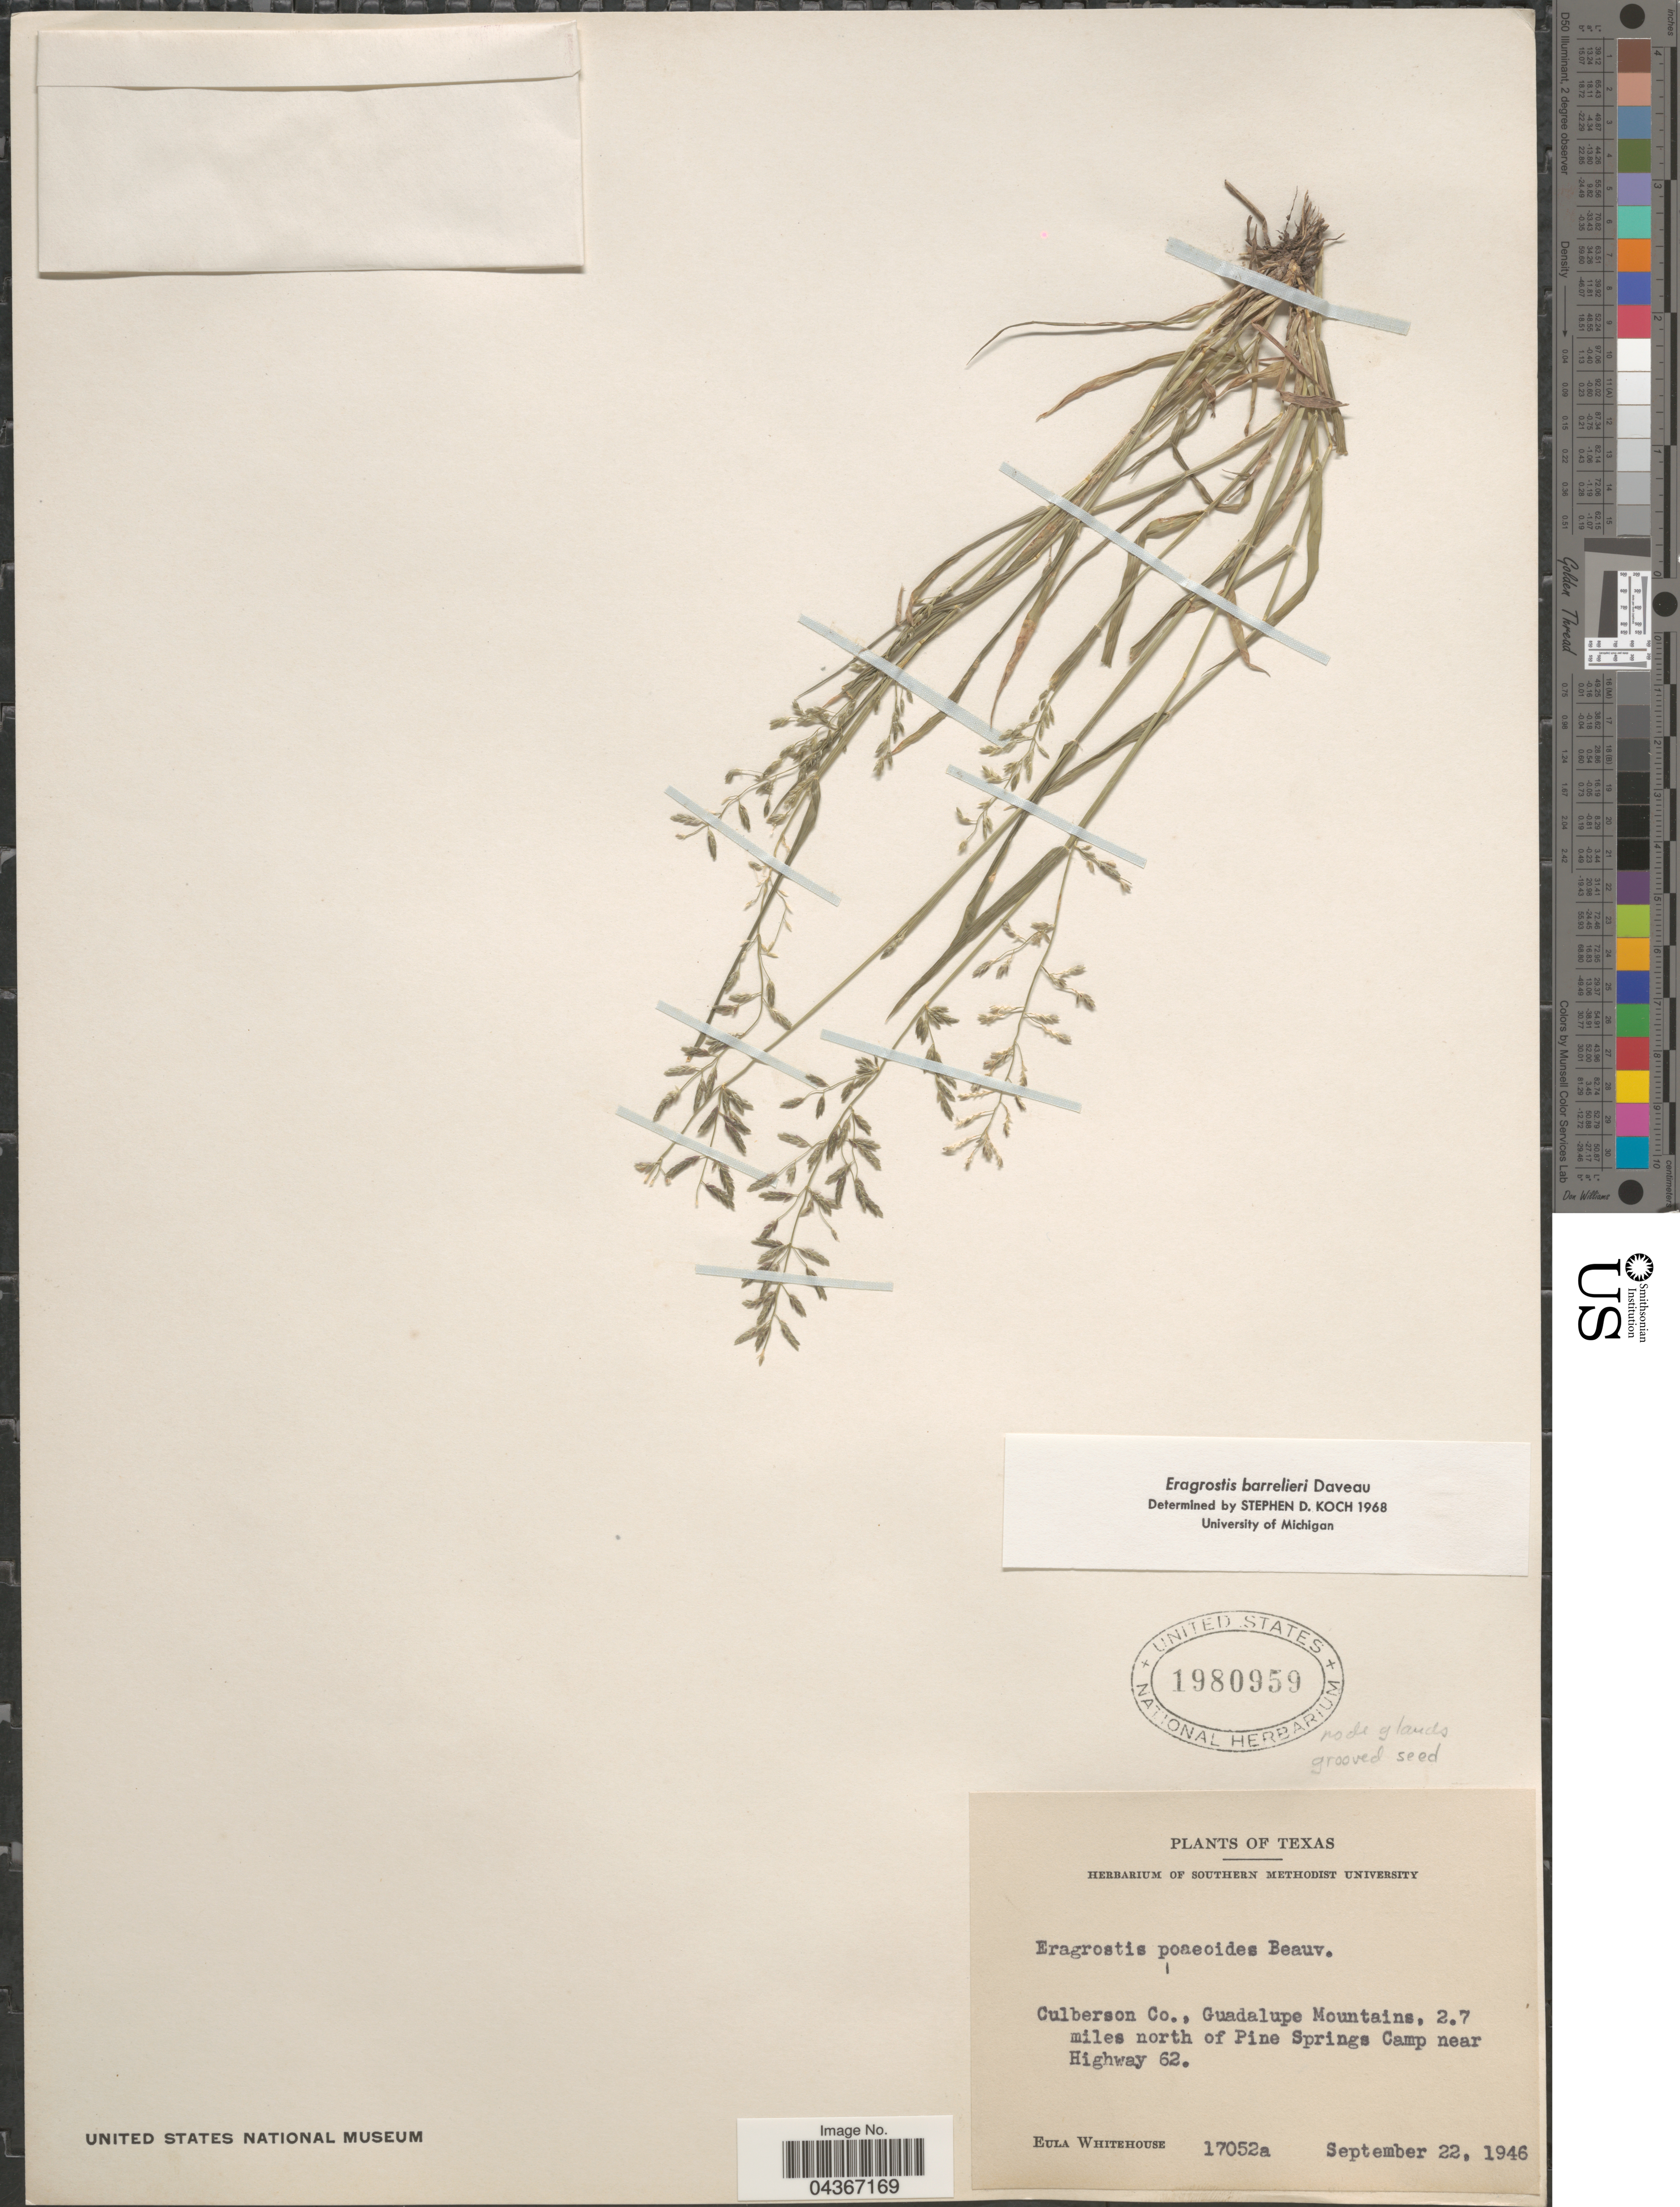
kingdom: Plantae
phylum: Tracheophyta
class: Liliopsida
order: Poales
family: Poaceae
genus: Eragrostis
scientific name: Eragrostis barrelieri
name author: Daveau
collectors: E. Whitehouse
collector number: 17052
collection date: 1946-09-22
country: United States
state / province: Texas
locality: Culberson Co., Guadalupe Mountains, 2.7 miles north of Pine Springs Camp near Highway 62.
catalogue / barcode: US 1980959